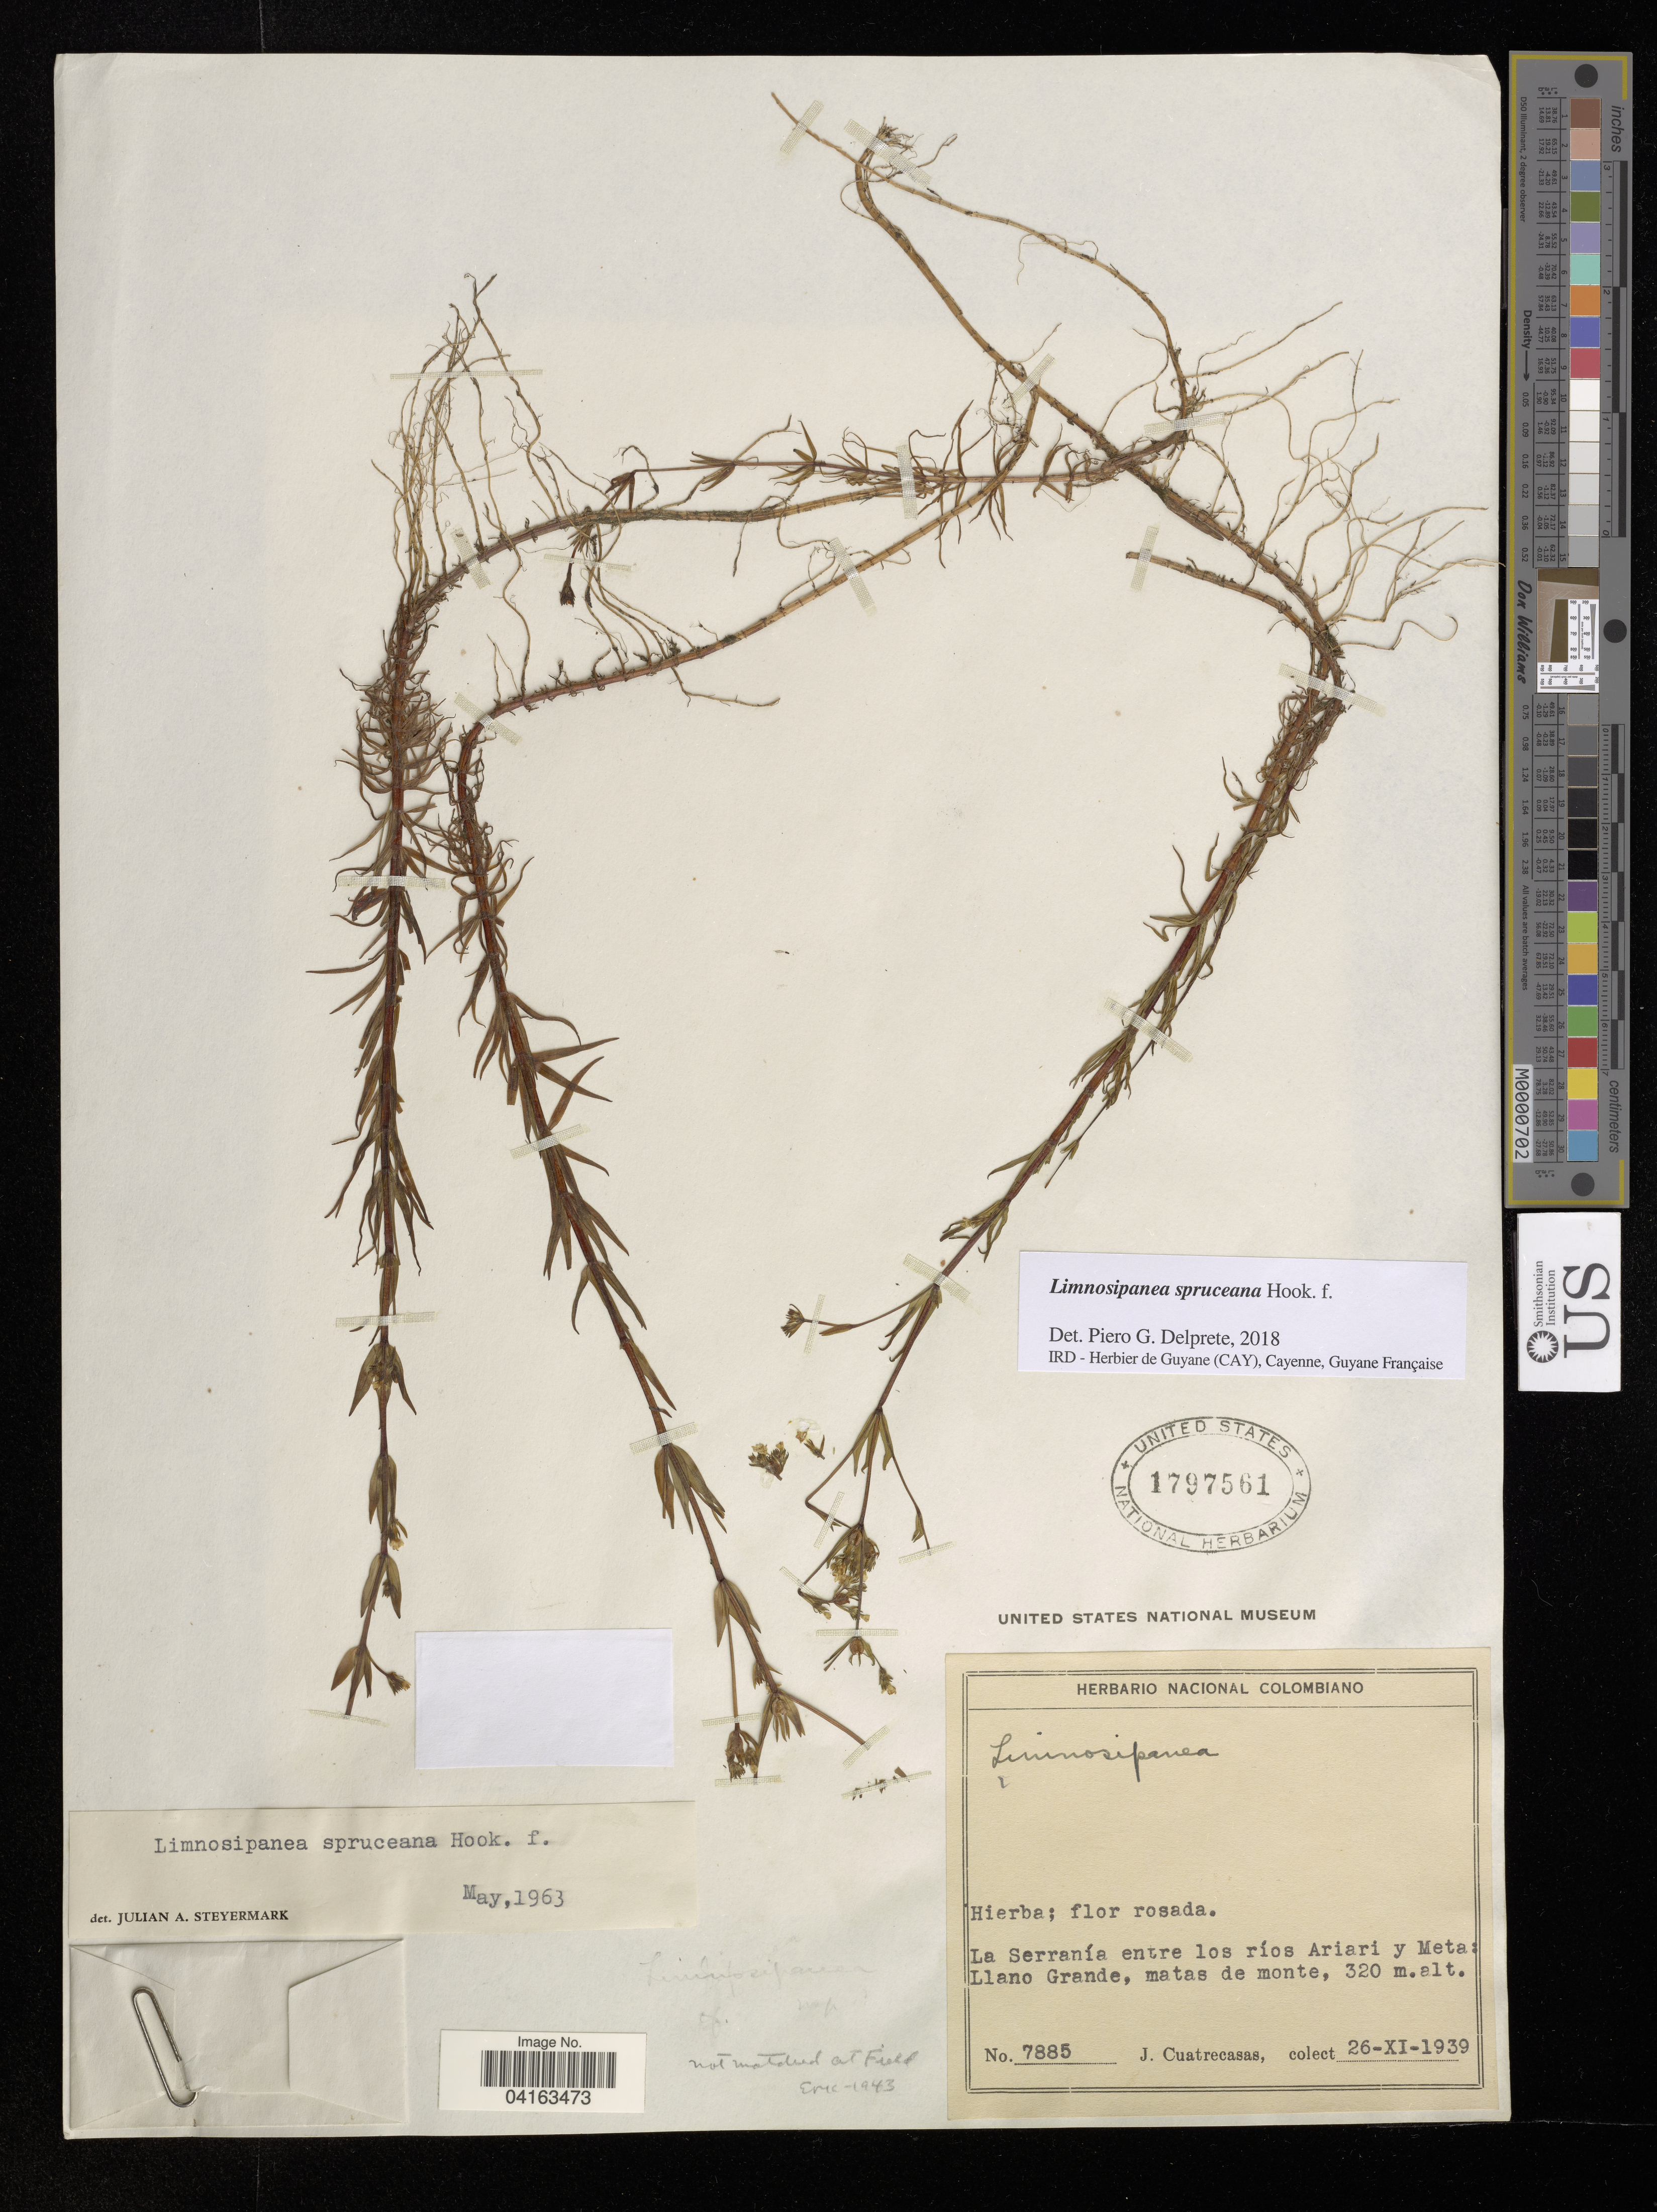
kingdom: Plantae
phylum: Tracheophyta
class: Magnoliopsida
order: Gentianales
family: Rubiaceae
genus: Limnosipanea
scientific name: Limnosipanea spruceana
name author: Hook. f.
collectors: J. Cuatrecasas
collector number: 7885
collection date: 1939-11-26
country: Colombia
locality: La Serranía entre los ríos Ariari y Meta: Llano Grande, matas de monte.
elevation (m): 320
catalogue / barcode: US 1797561